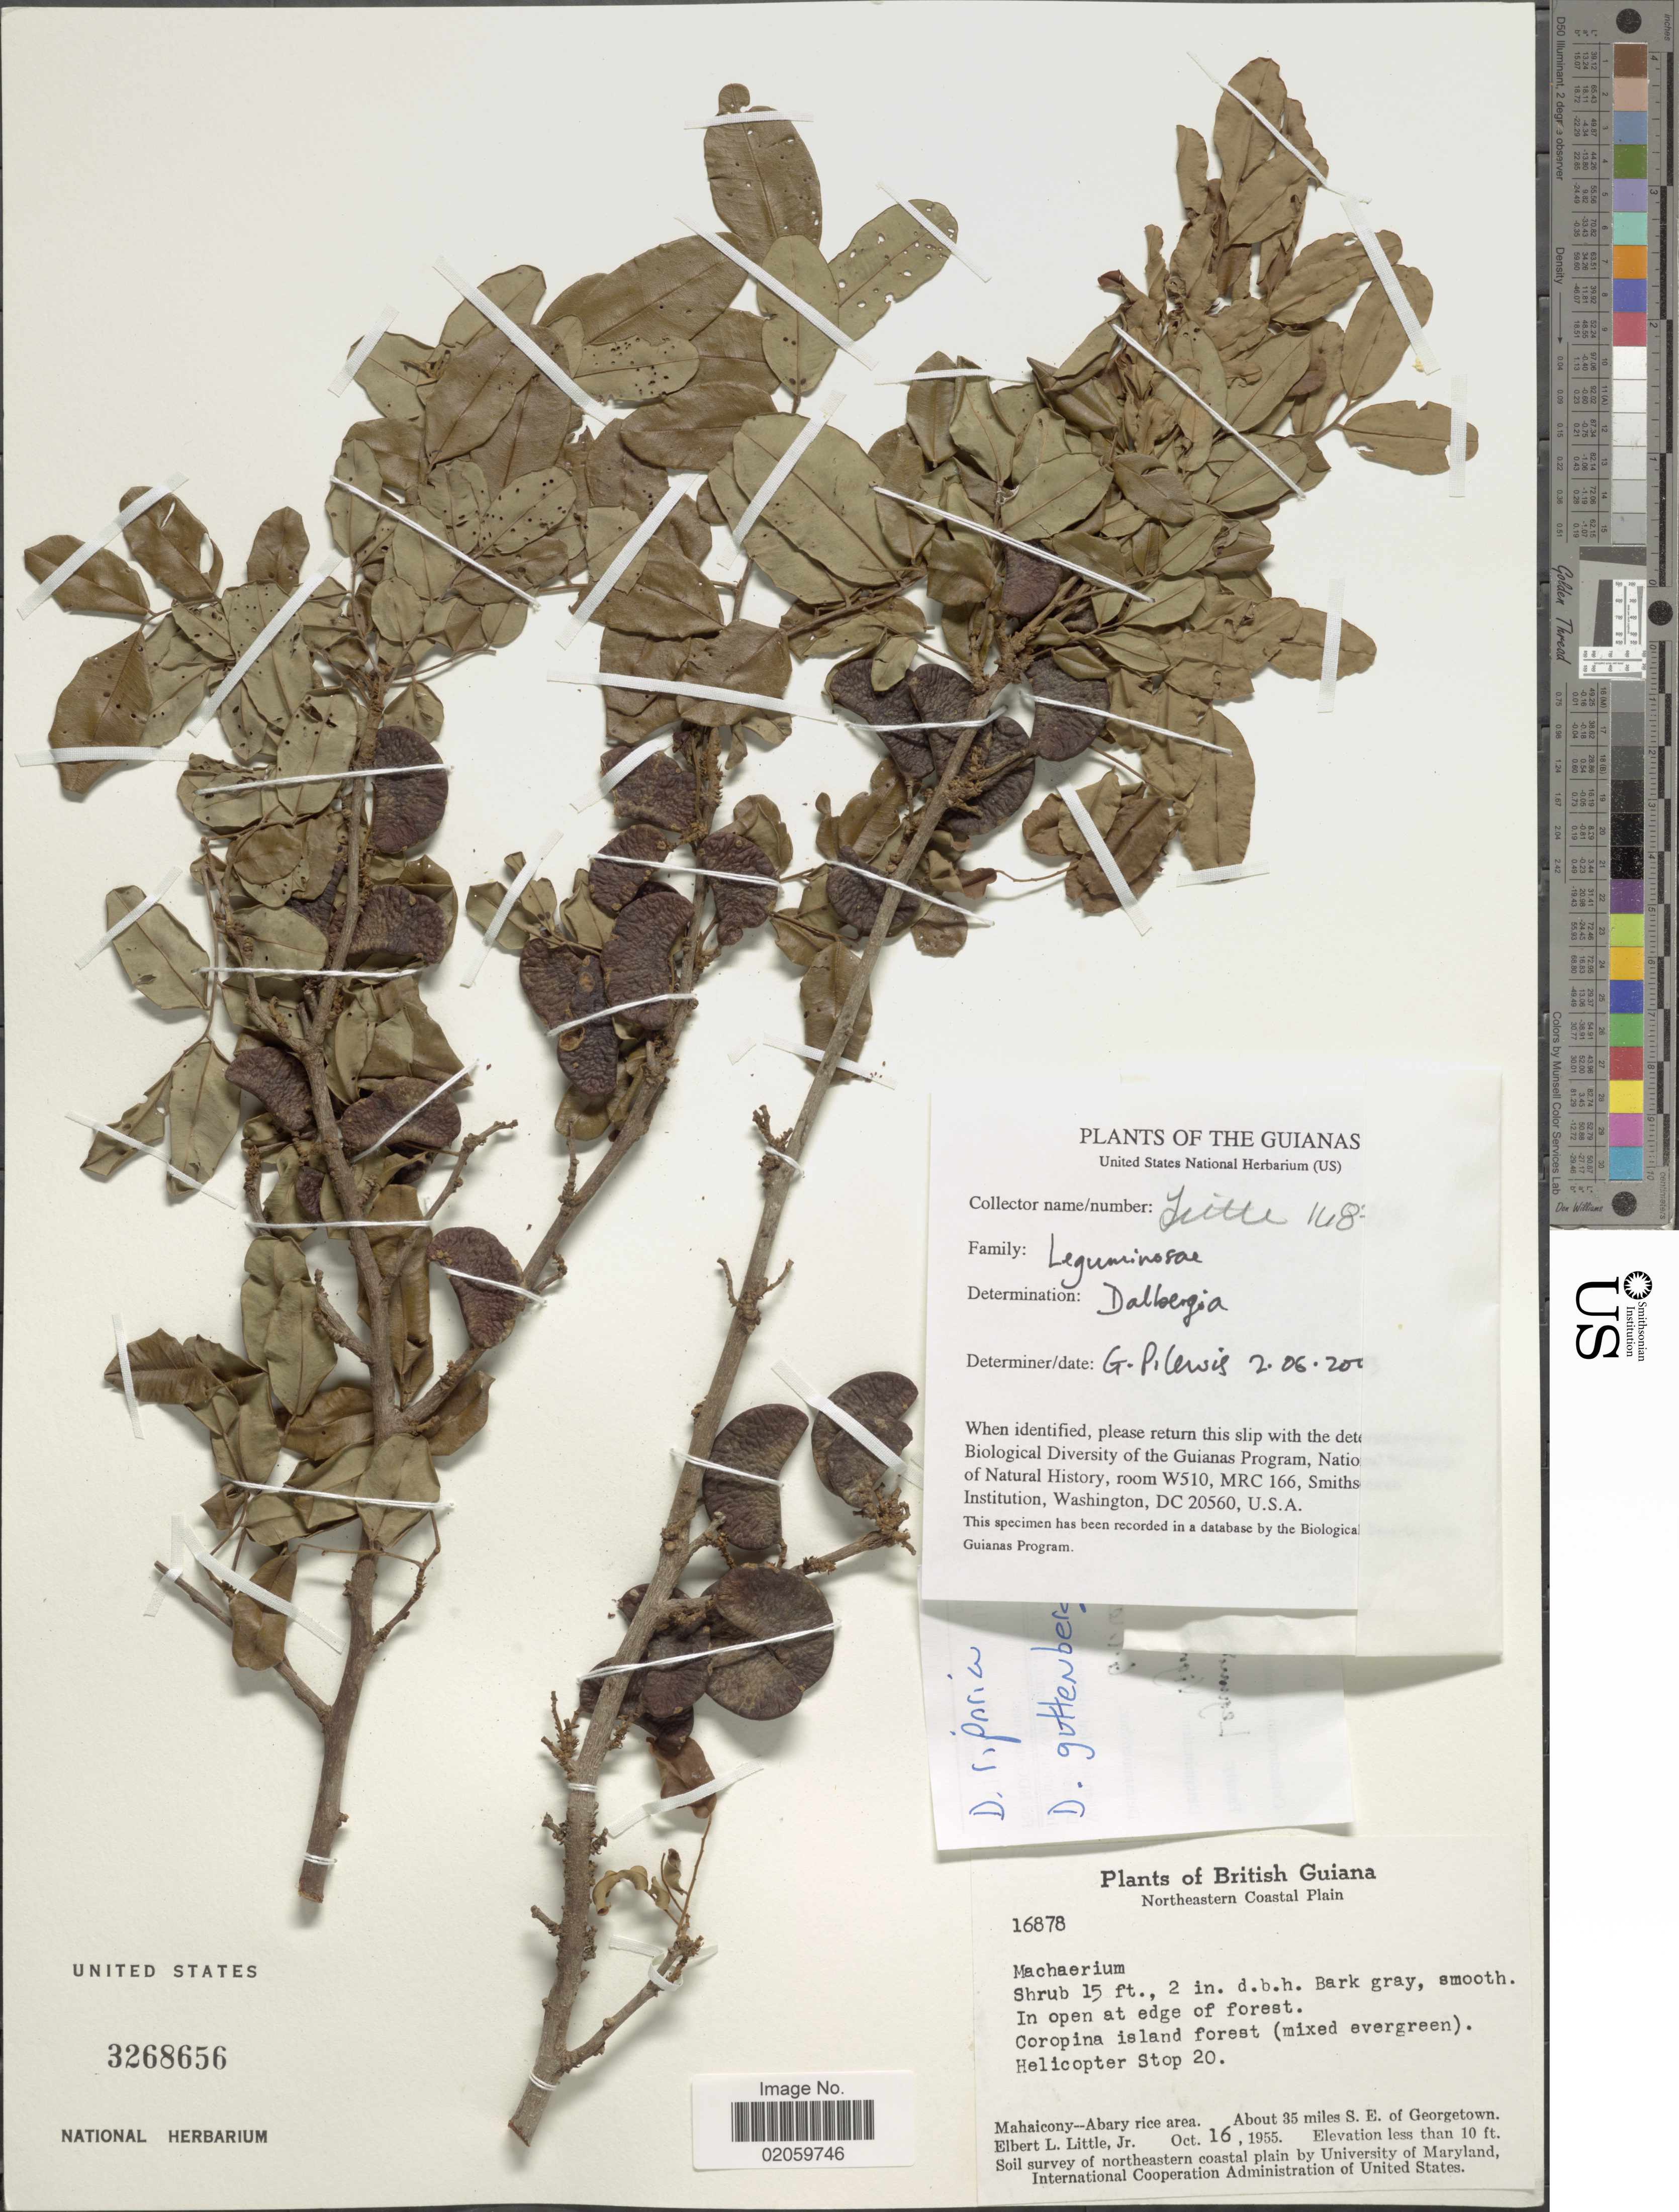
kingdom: Plantae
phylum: Tracheophyta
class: Magnoliopsida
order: Fabales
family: Fabaceae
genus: Dalbergia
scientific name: Dalbergia sp.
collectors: E. L. Little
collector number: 16878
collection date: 1955-10-16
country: Guyana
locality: British Guianan, Northeastern Coastal Plain. Corpina Island forest. Mahaicony-Abary rice area. About 35 miles S.E. of Georgetown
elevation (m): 3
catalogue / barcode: US 3268656